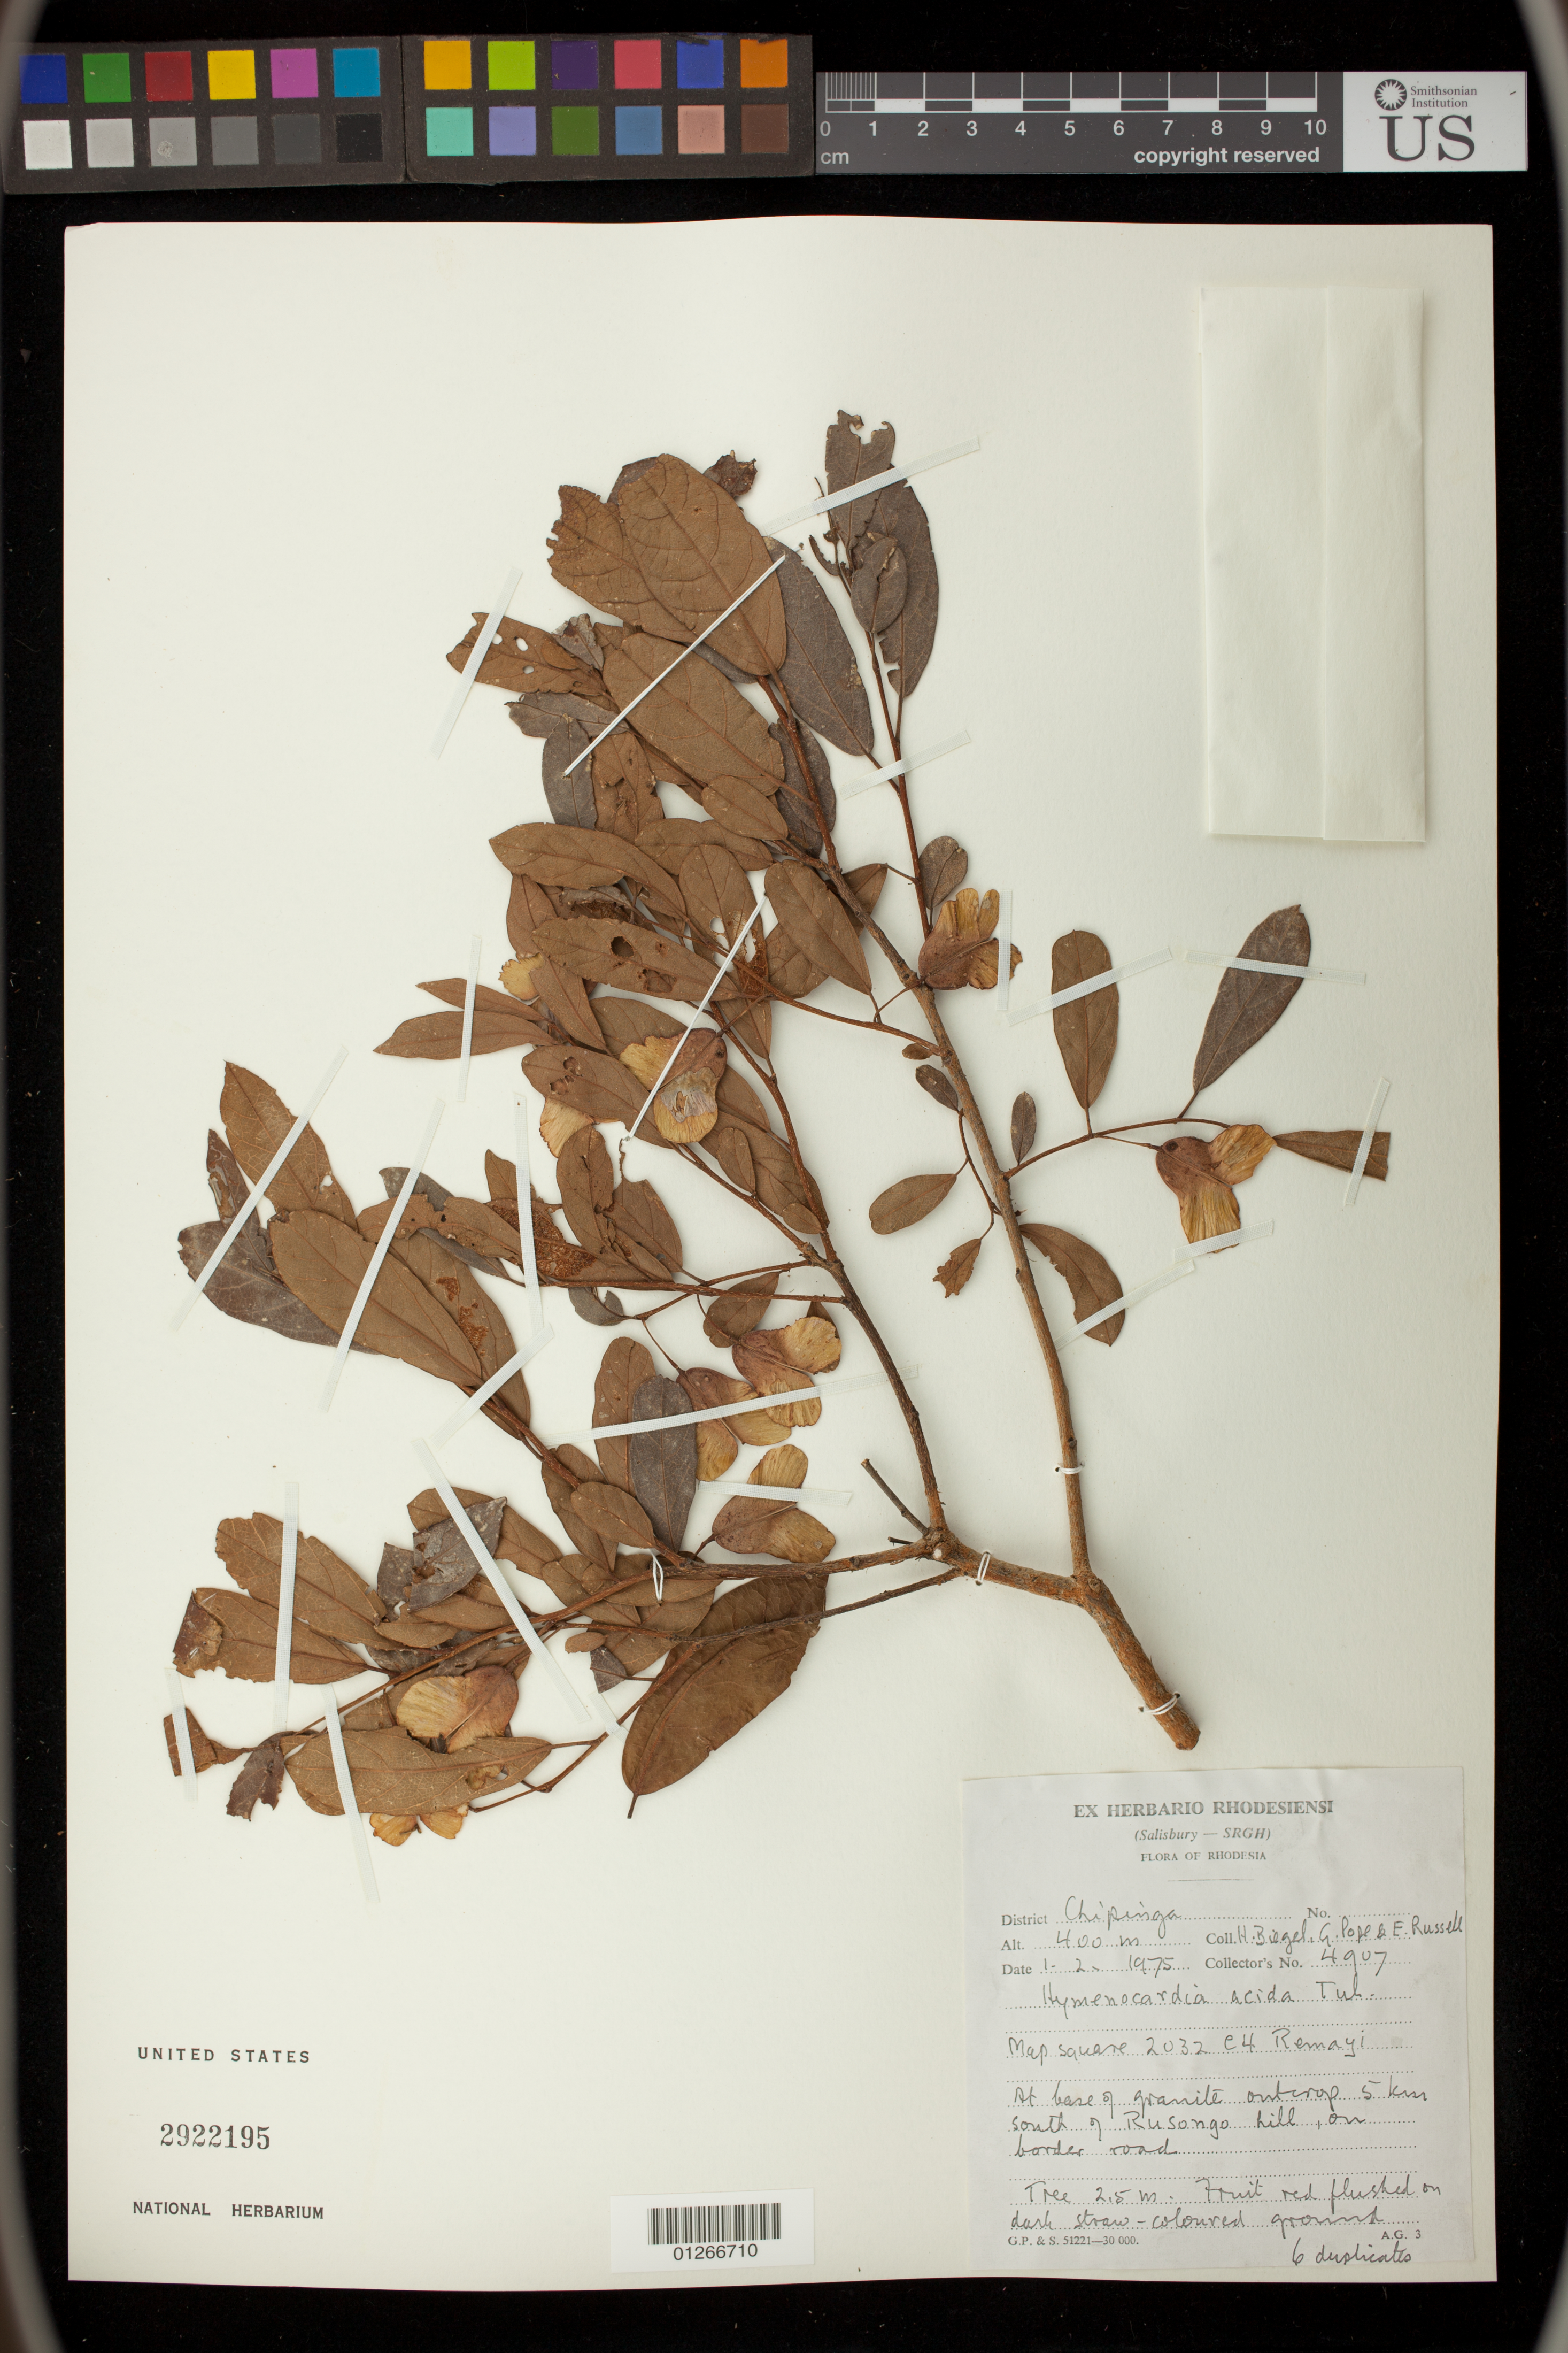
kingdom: Plantae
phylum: Tracheophyta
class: Magnoliopsida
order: Malpighiales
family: Phyllanthaceae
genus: Hymenocardia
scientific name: Hymenocardia acida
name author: Tul.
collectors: H. Biegel, G. Pope & E. Russell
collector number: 4907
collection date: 1975-02-01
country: Zimbabwe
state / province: Manicaland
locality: Rhodesia. Chipinga. Base of granite outcrop 5 km south of Rusongo hill, on border road.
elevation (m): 400